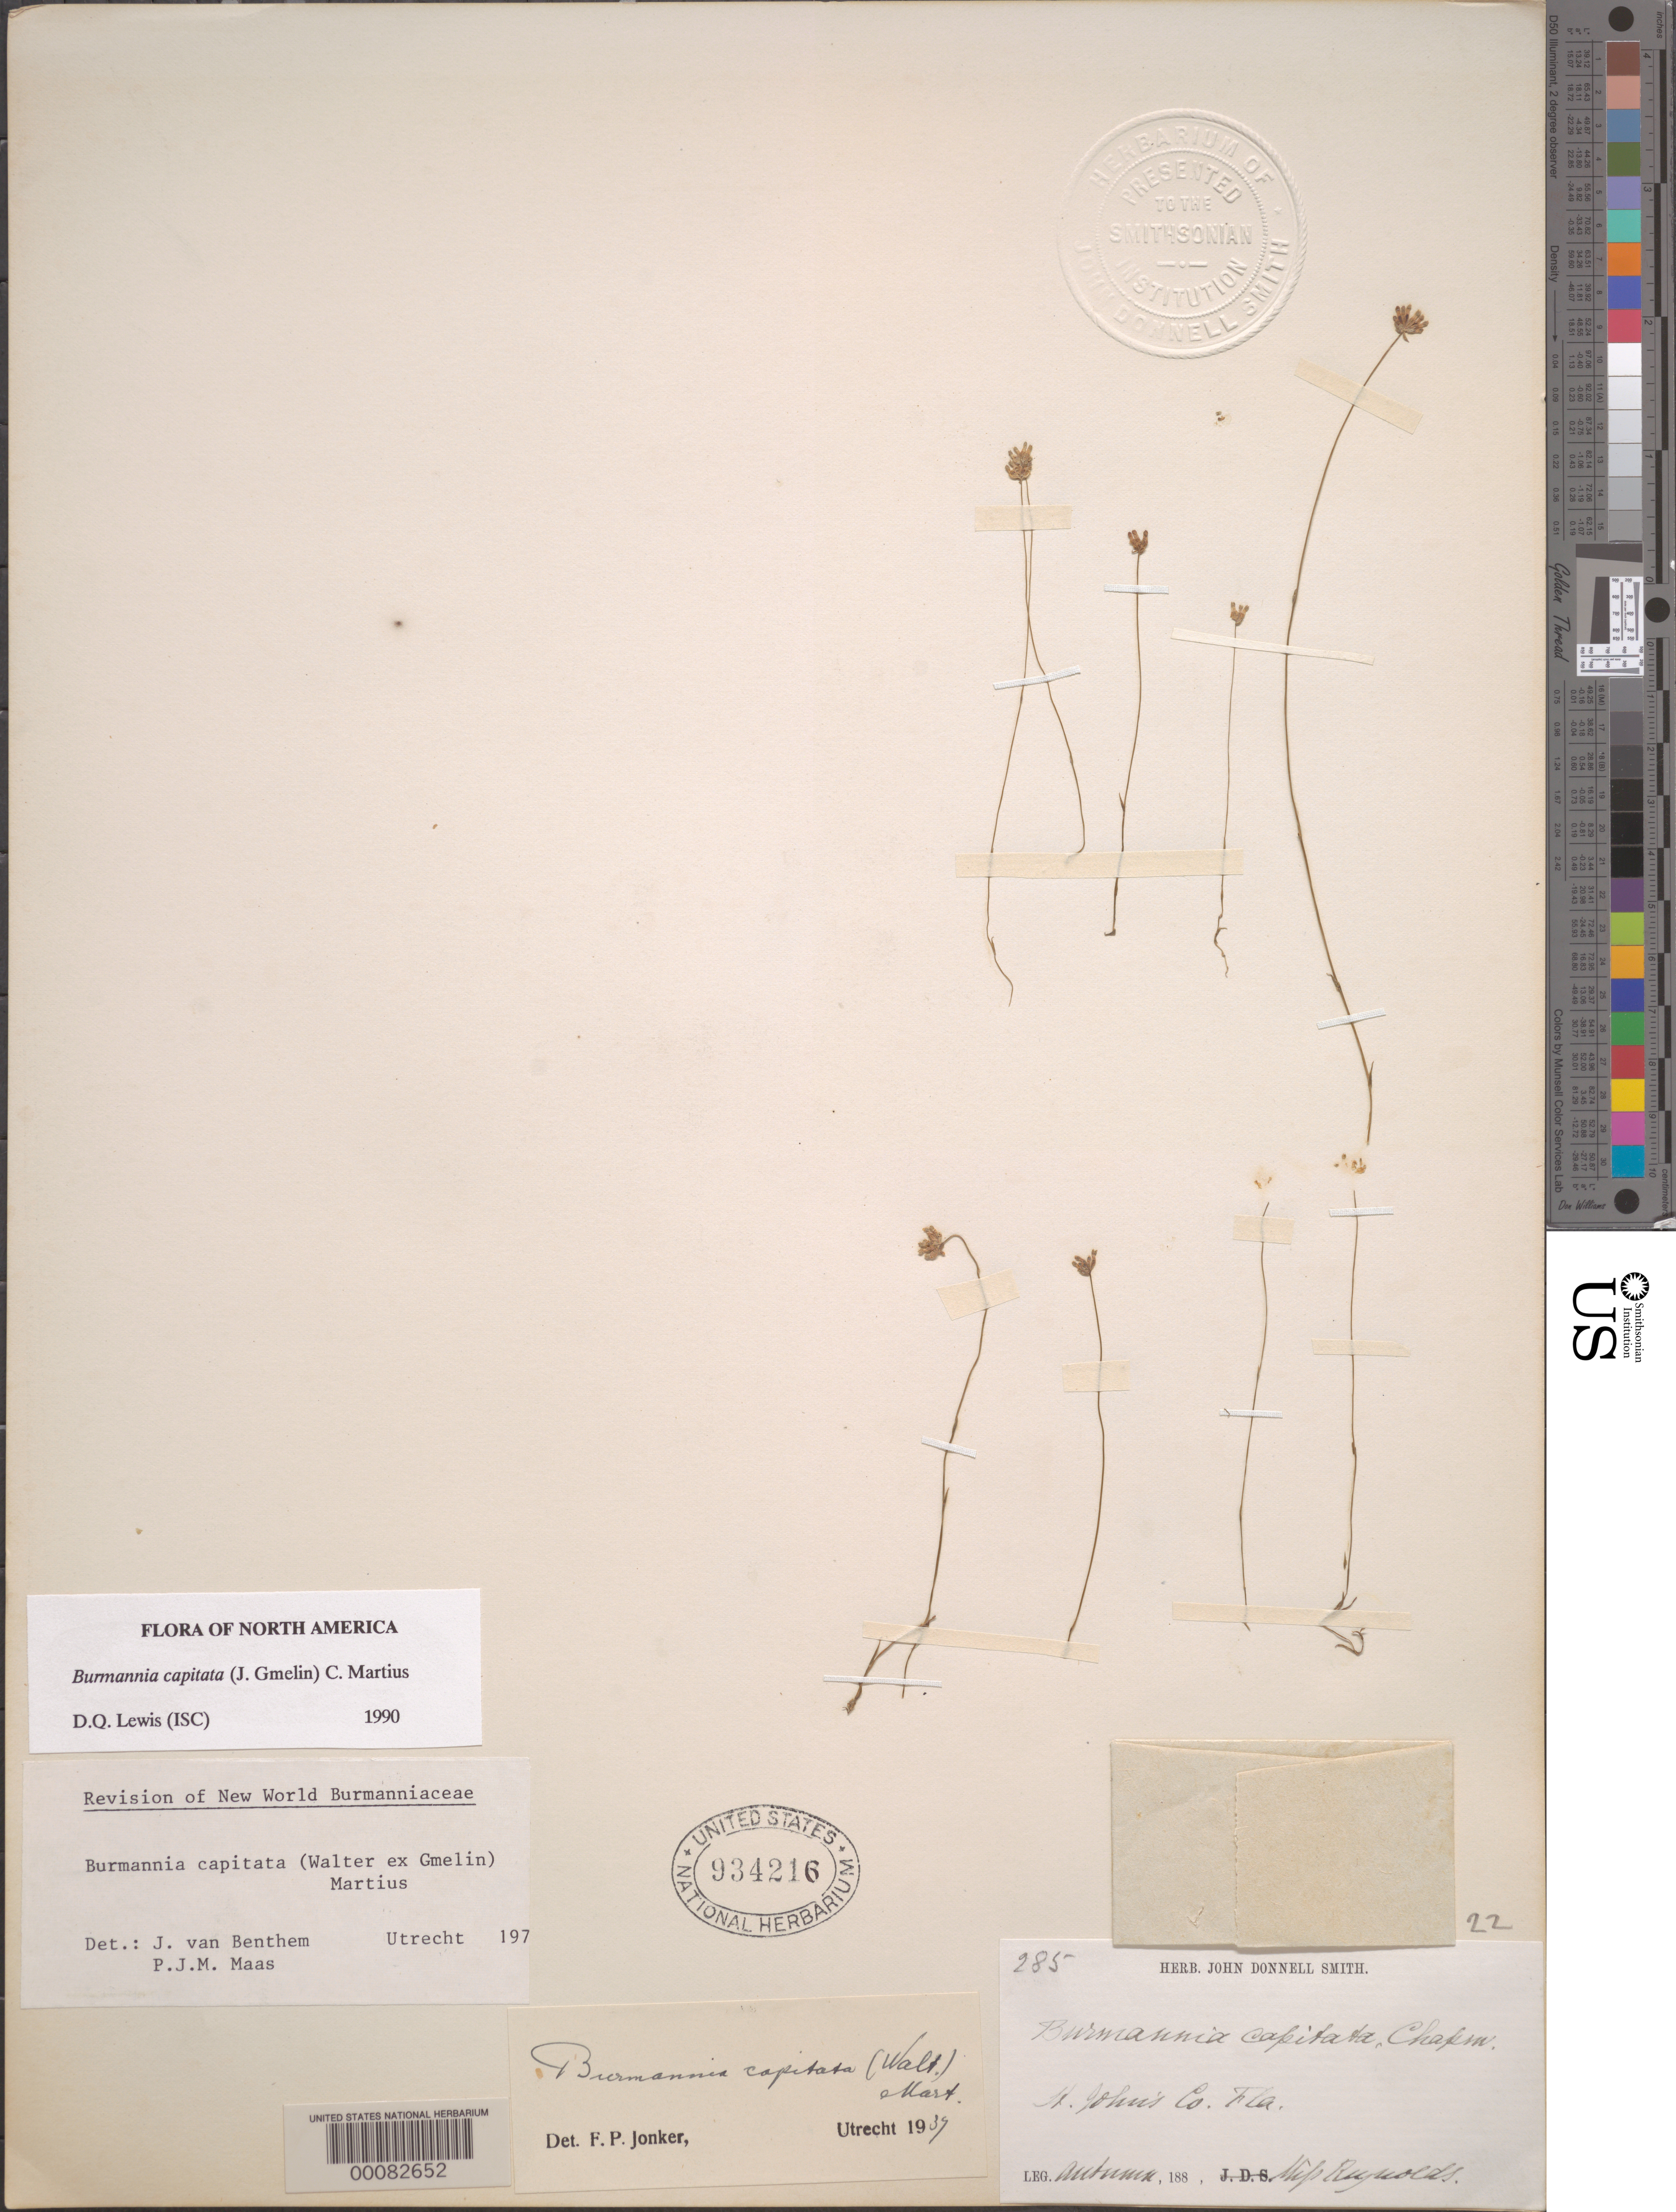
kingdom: Plantae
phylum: Tracheophyta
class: Liliopsida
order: Dioscoreales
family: Burmanniaceae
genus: Burmannia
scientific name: Burmannia capitata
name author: (Walter ex J.F. Gmel.) Mart.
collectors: M. Reynolds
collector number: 285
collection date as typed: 23 -- 188-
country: United States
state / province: Florida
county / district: Saint Johns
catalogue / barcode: US 934216